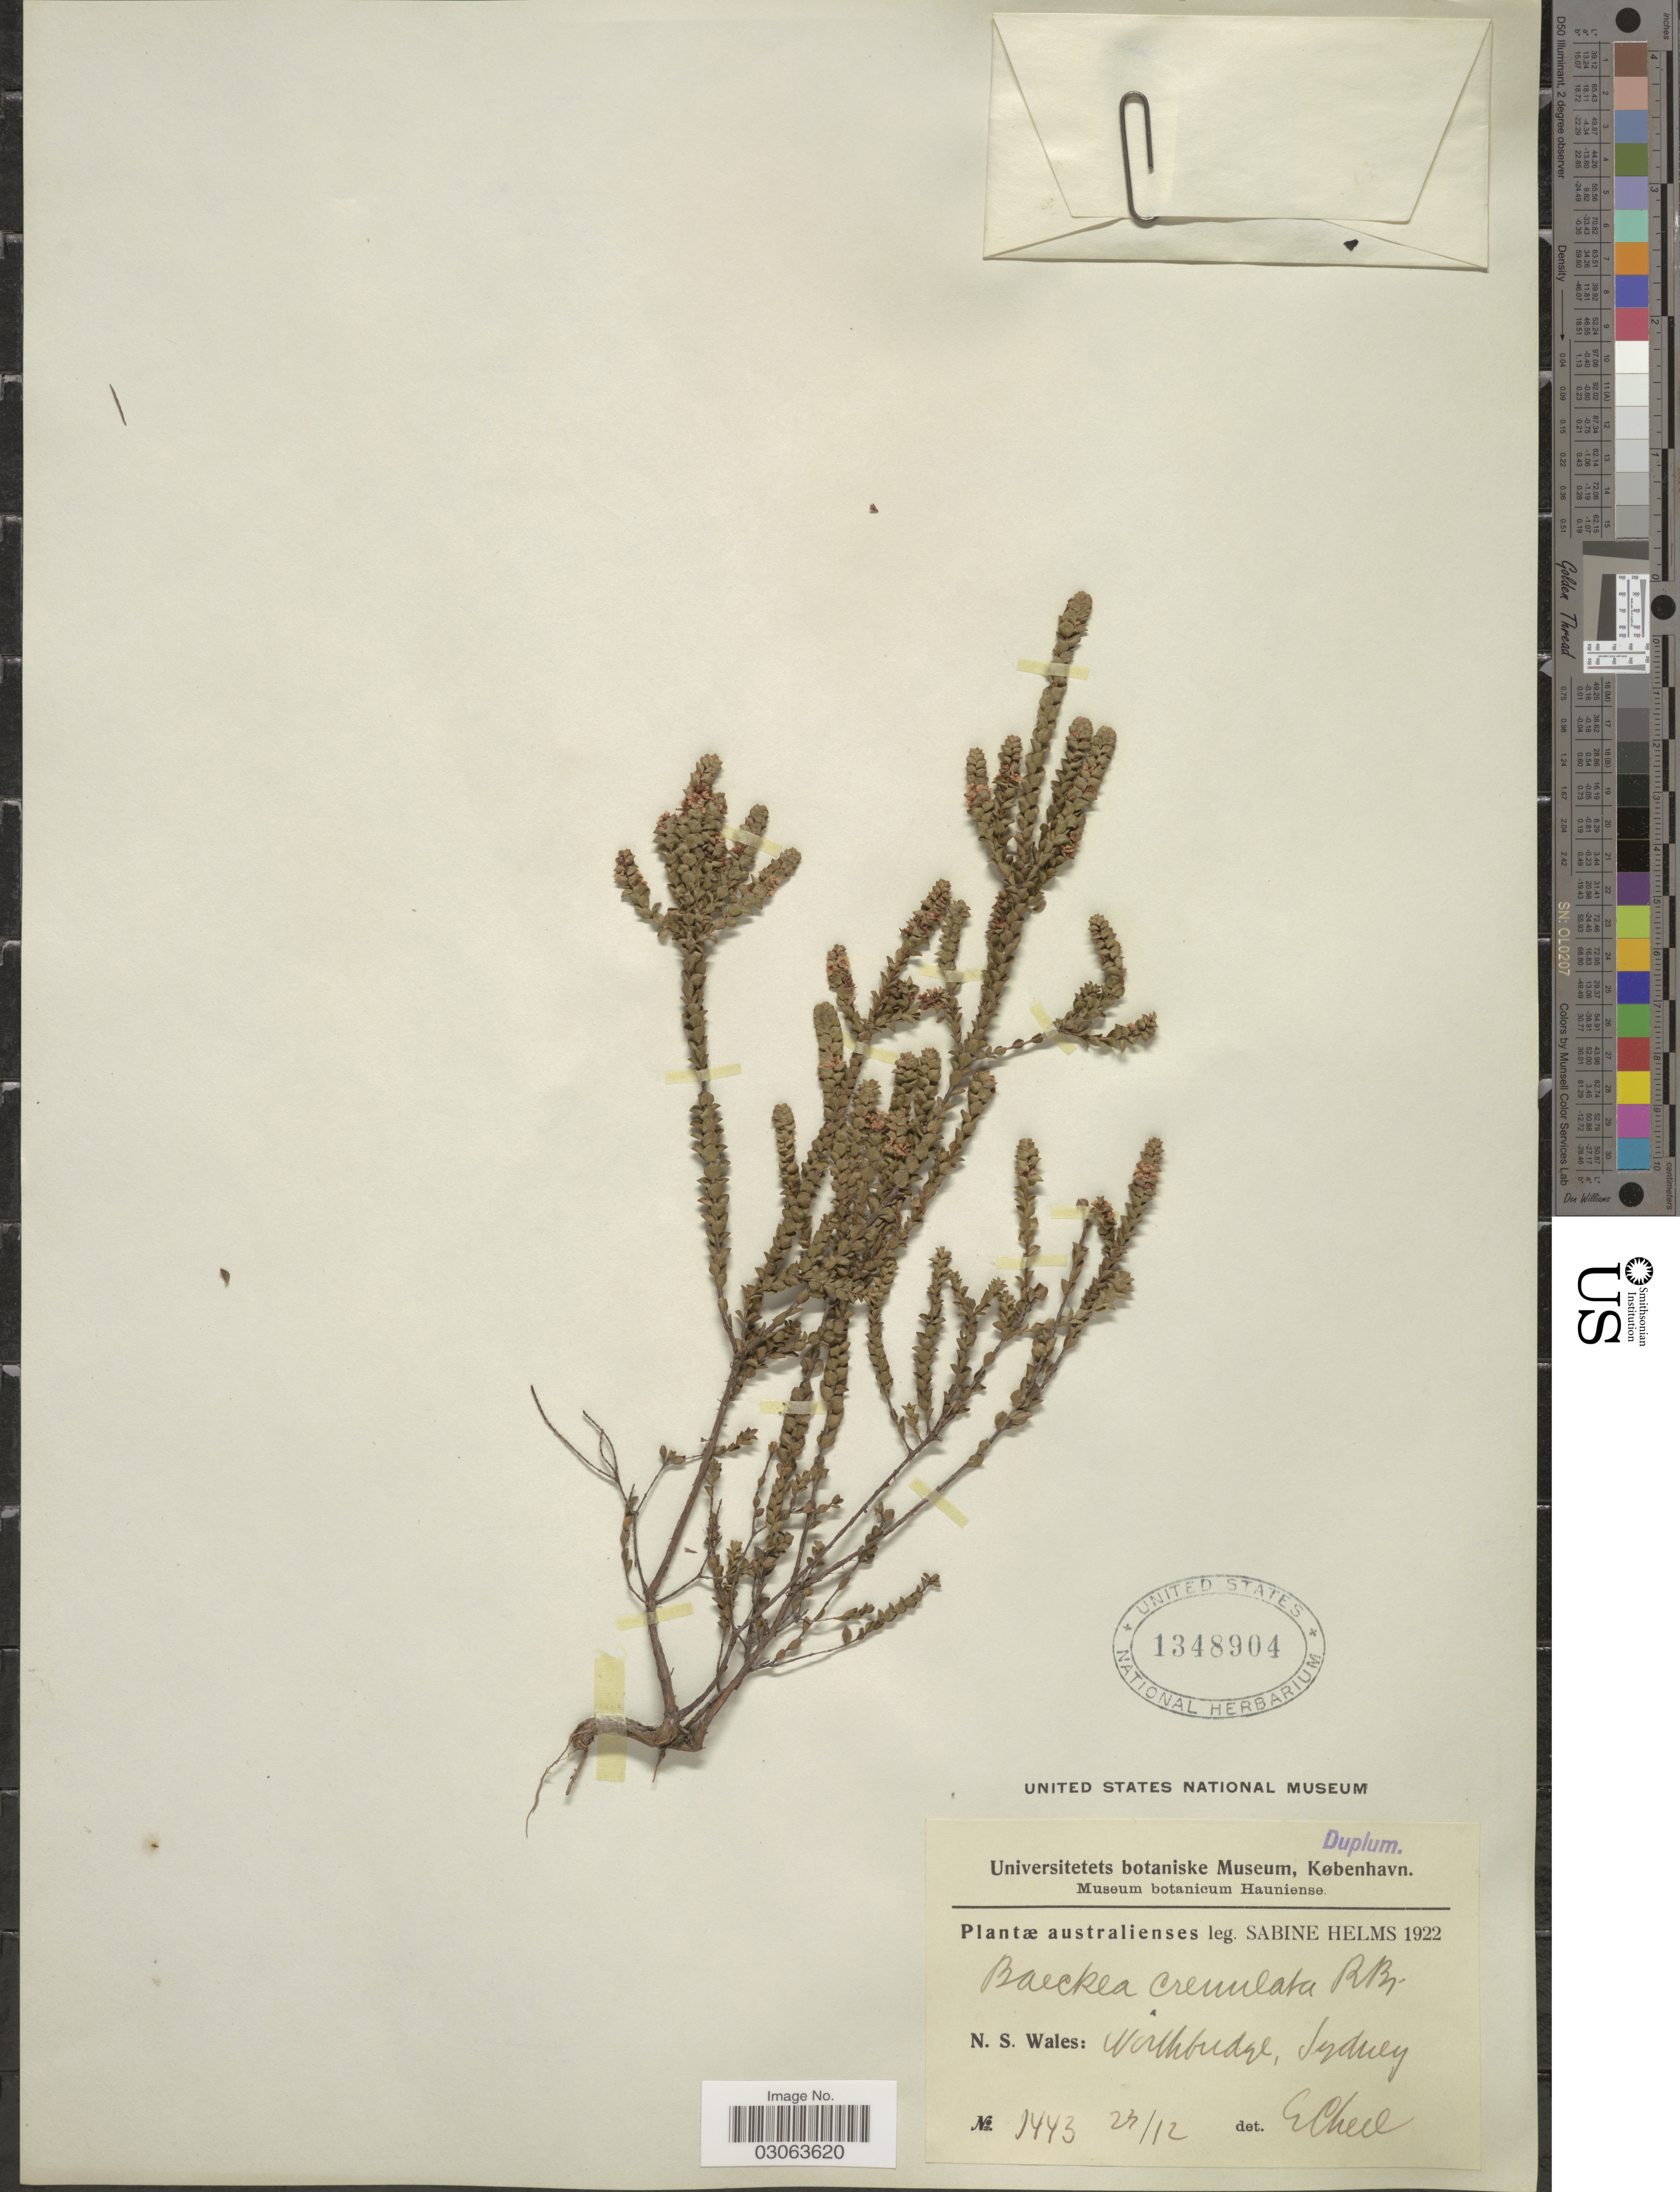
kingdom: Plantae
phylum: Tracheophyta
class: Magnoliopsida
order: Myrtales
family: Myrtaceae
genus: Baeckea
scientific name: Baeckea imbricata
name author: (Gaertn.) Druce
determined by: Strong, Mark T., (BOT), Smithsonian Institution - National Museum of Natural History (UNITED STATES)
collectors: S. Helms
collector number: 1443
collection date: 1922-12-23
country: Australia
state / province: New South Wales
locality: Northbridge, Sydney.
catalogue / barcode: US 1348904